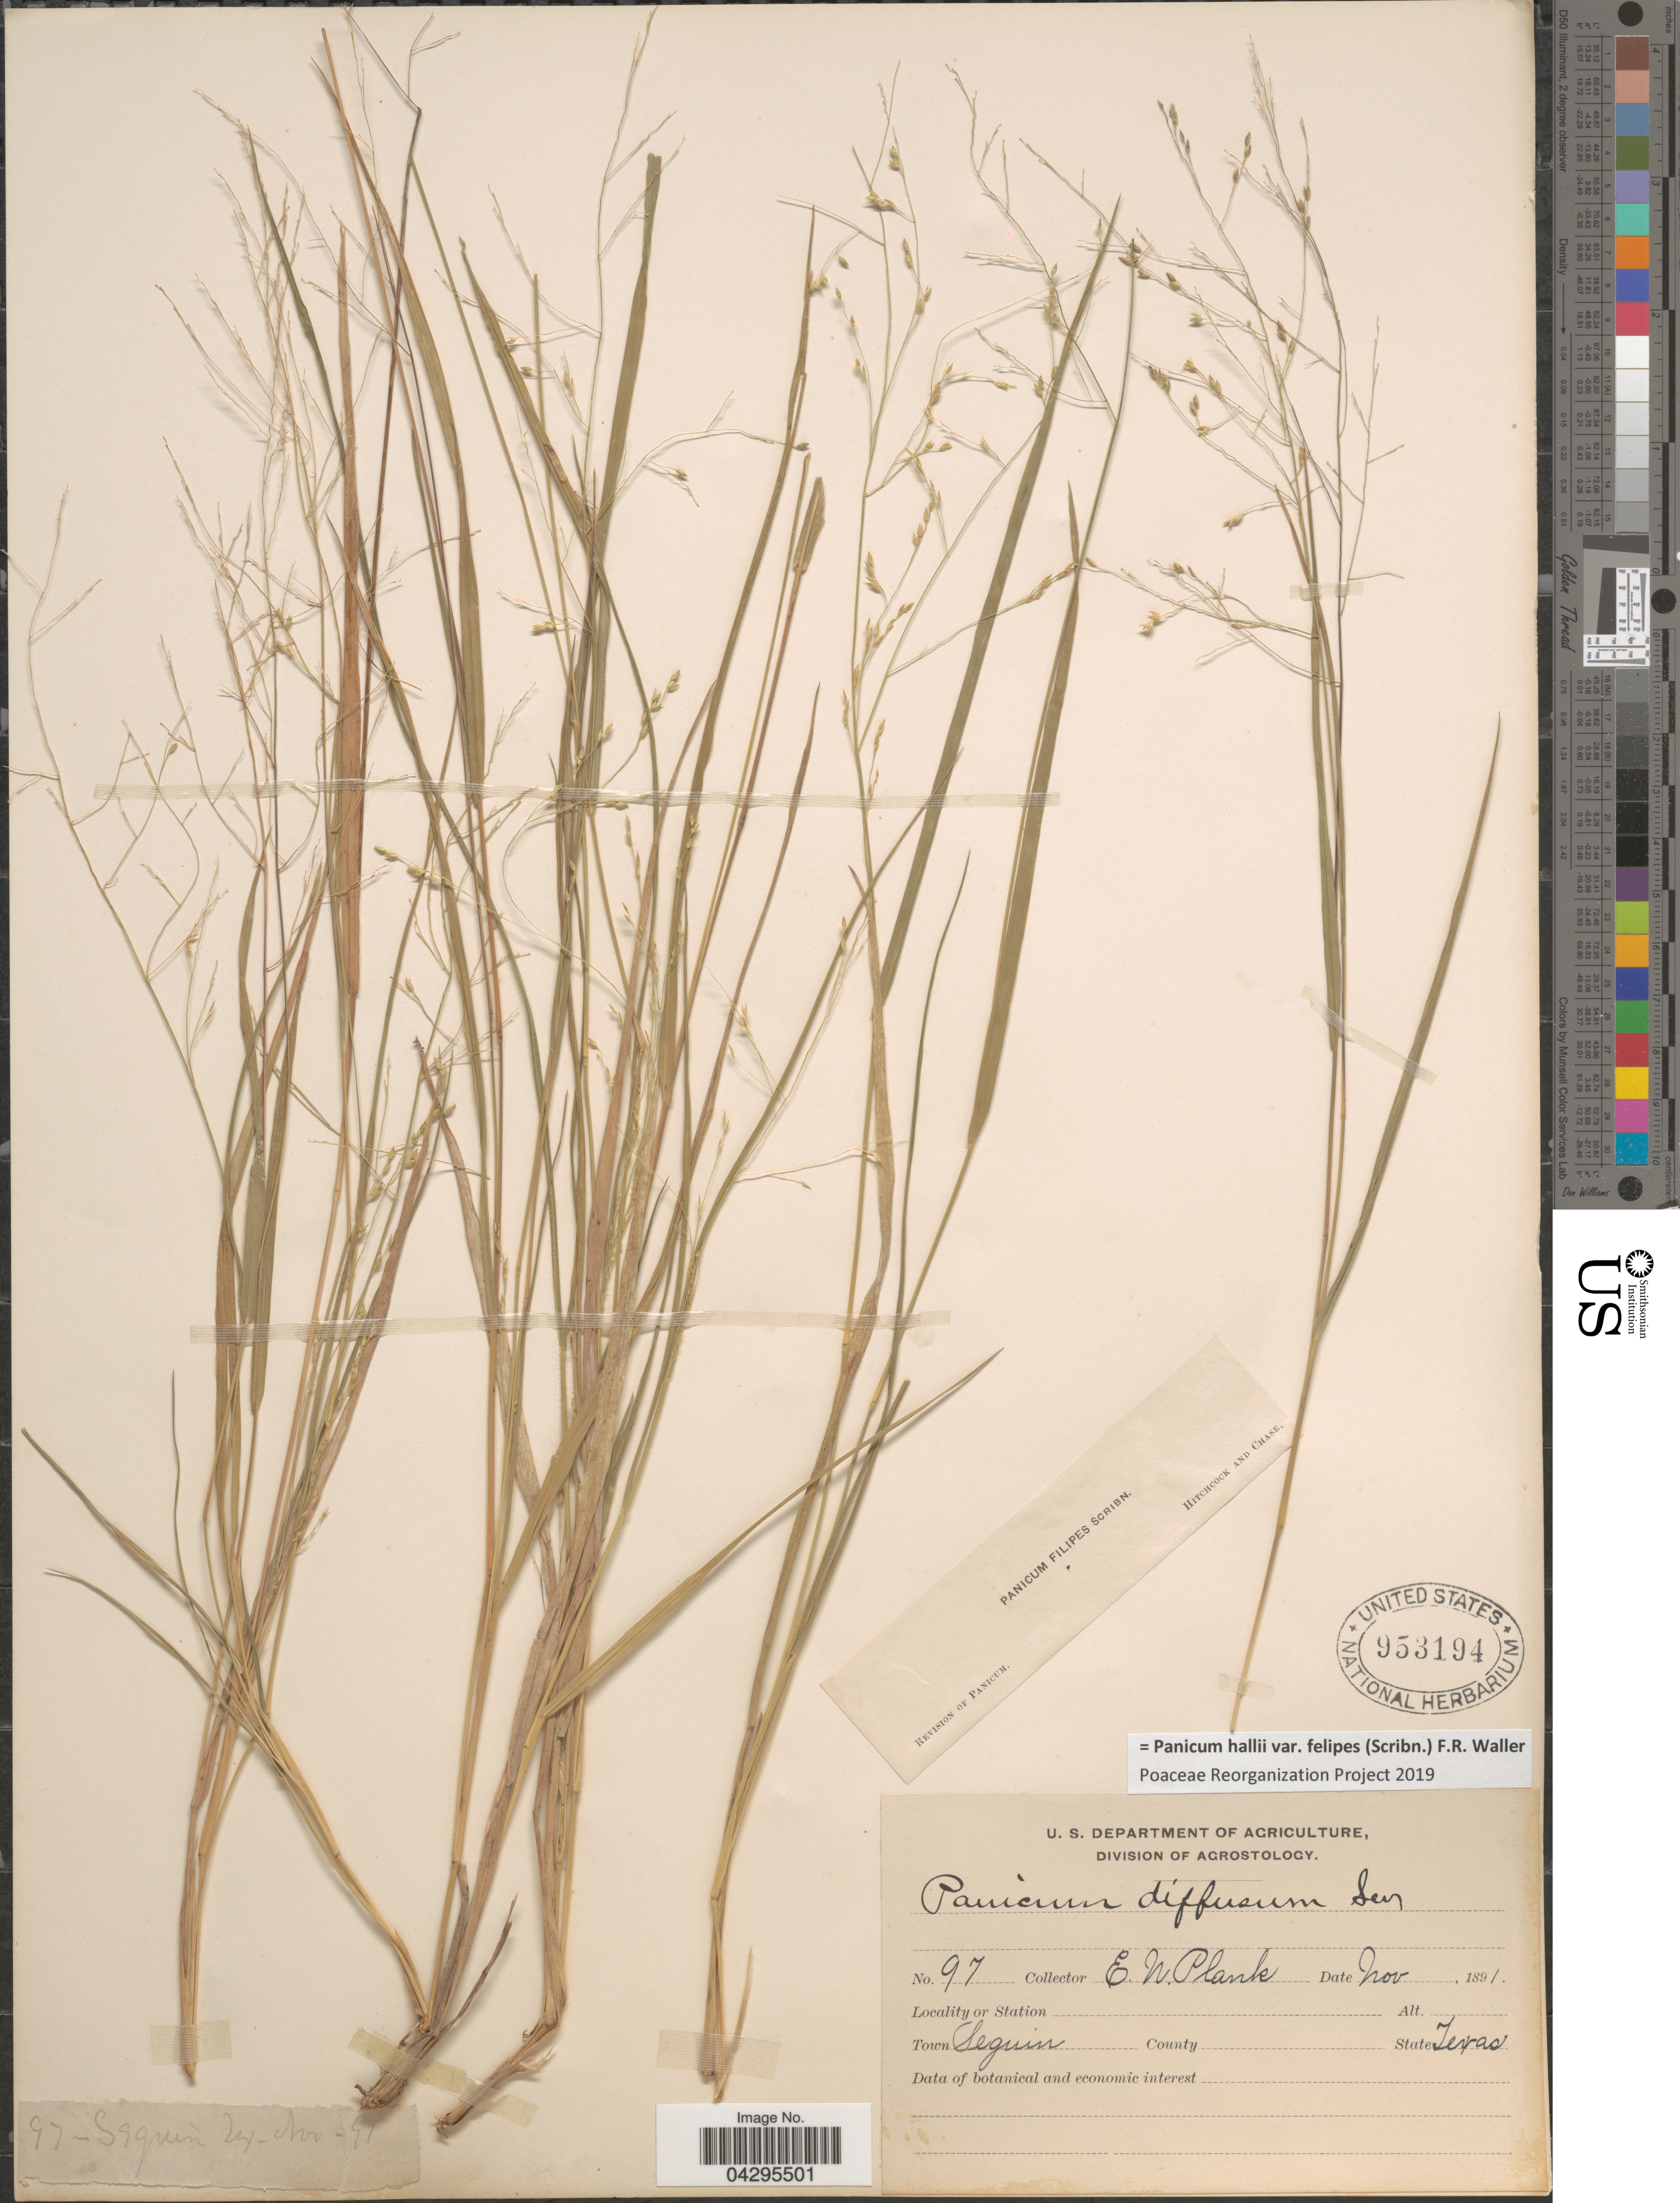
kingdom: Plantae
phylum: Tracheophyta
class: Liliopsida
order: Poales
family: Poaceae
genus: Panicum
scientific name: Panicum hallii var. felipes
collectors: E. Plank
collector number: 97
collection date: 1891-11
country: United States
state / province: Texas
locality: Town Seguin.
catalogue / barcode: US 953194